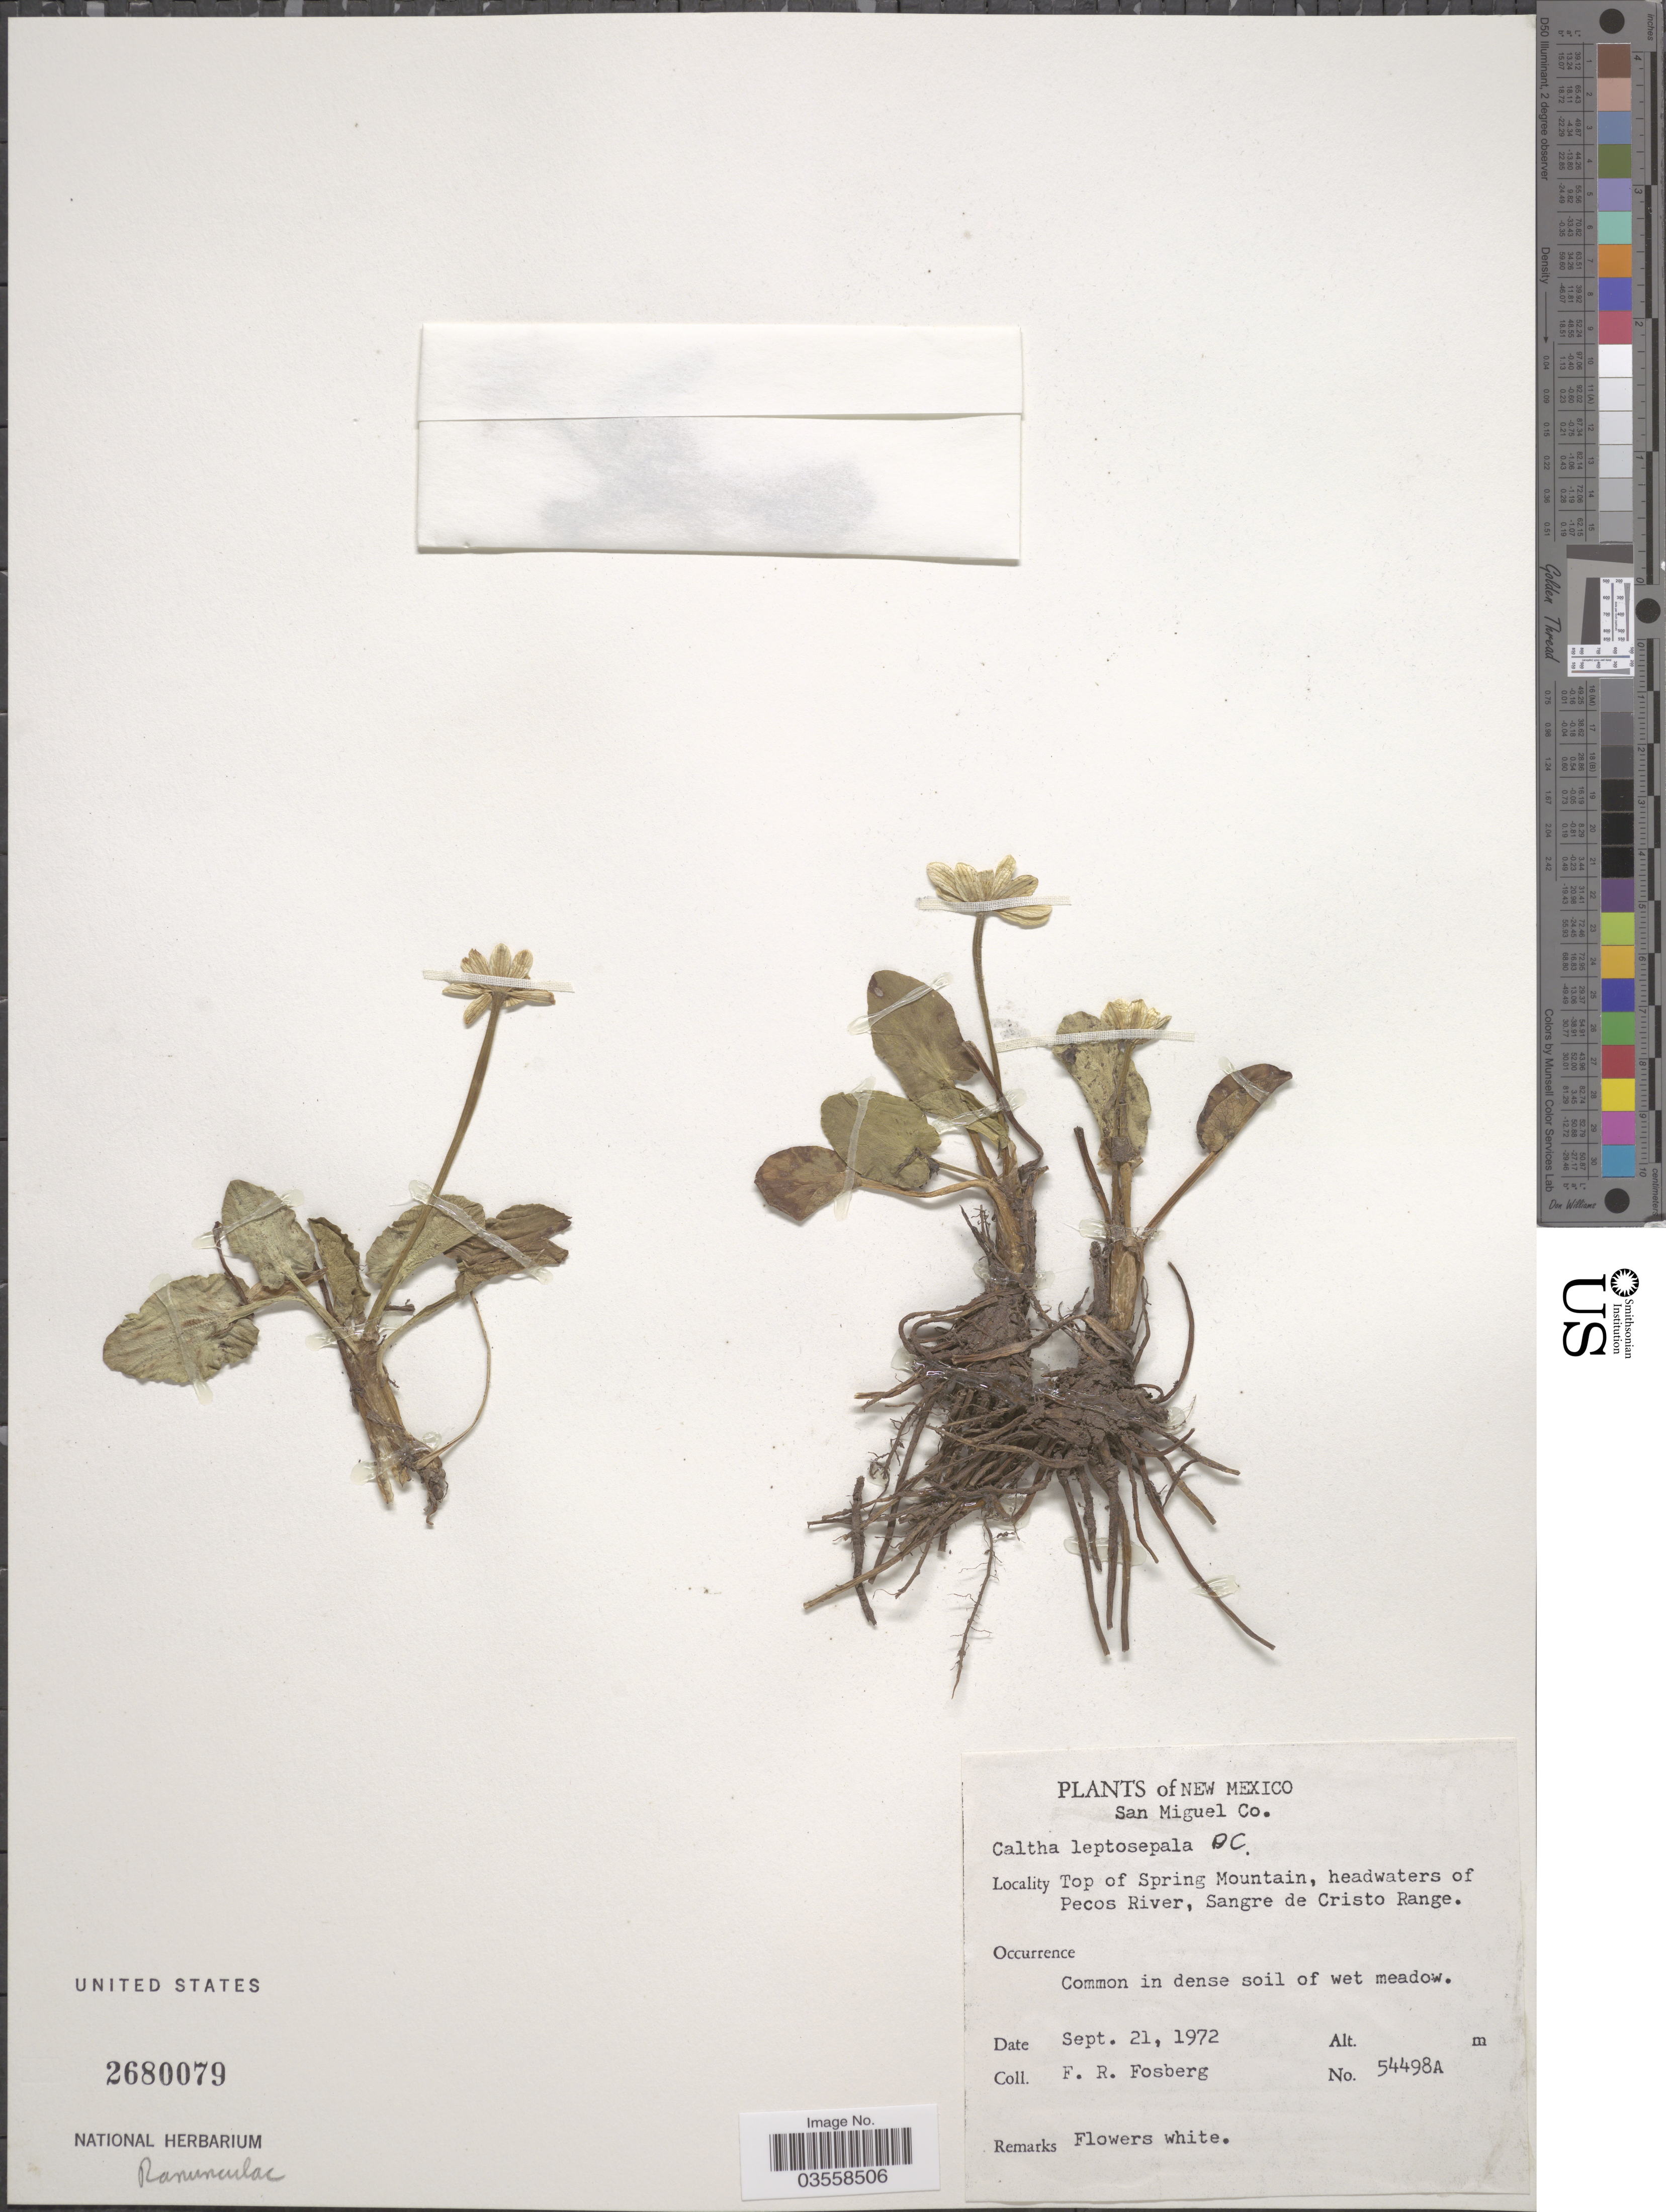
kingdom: Plantae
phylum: Tracheophyta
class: Magnoliopsida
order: Ranunculales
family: Ranunculaceae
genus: Caltha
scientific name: Caltha leptosepala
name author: DC.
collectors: F. R. Fosberg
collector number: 54498A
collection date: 1972-09-21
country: United States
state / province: New Mexico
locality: San Miguel Co. Top of Spring Mountain, headwaters of Pecos River, Sangre de Cristo Range.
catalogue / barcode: US 2680079